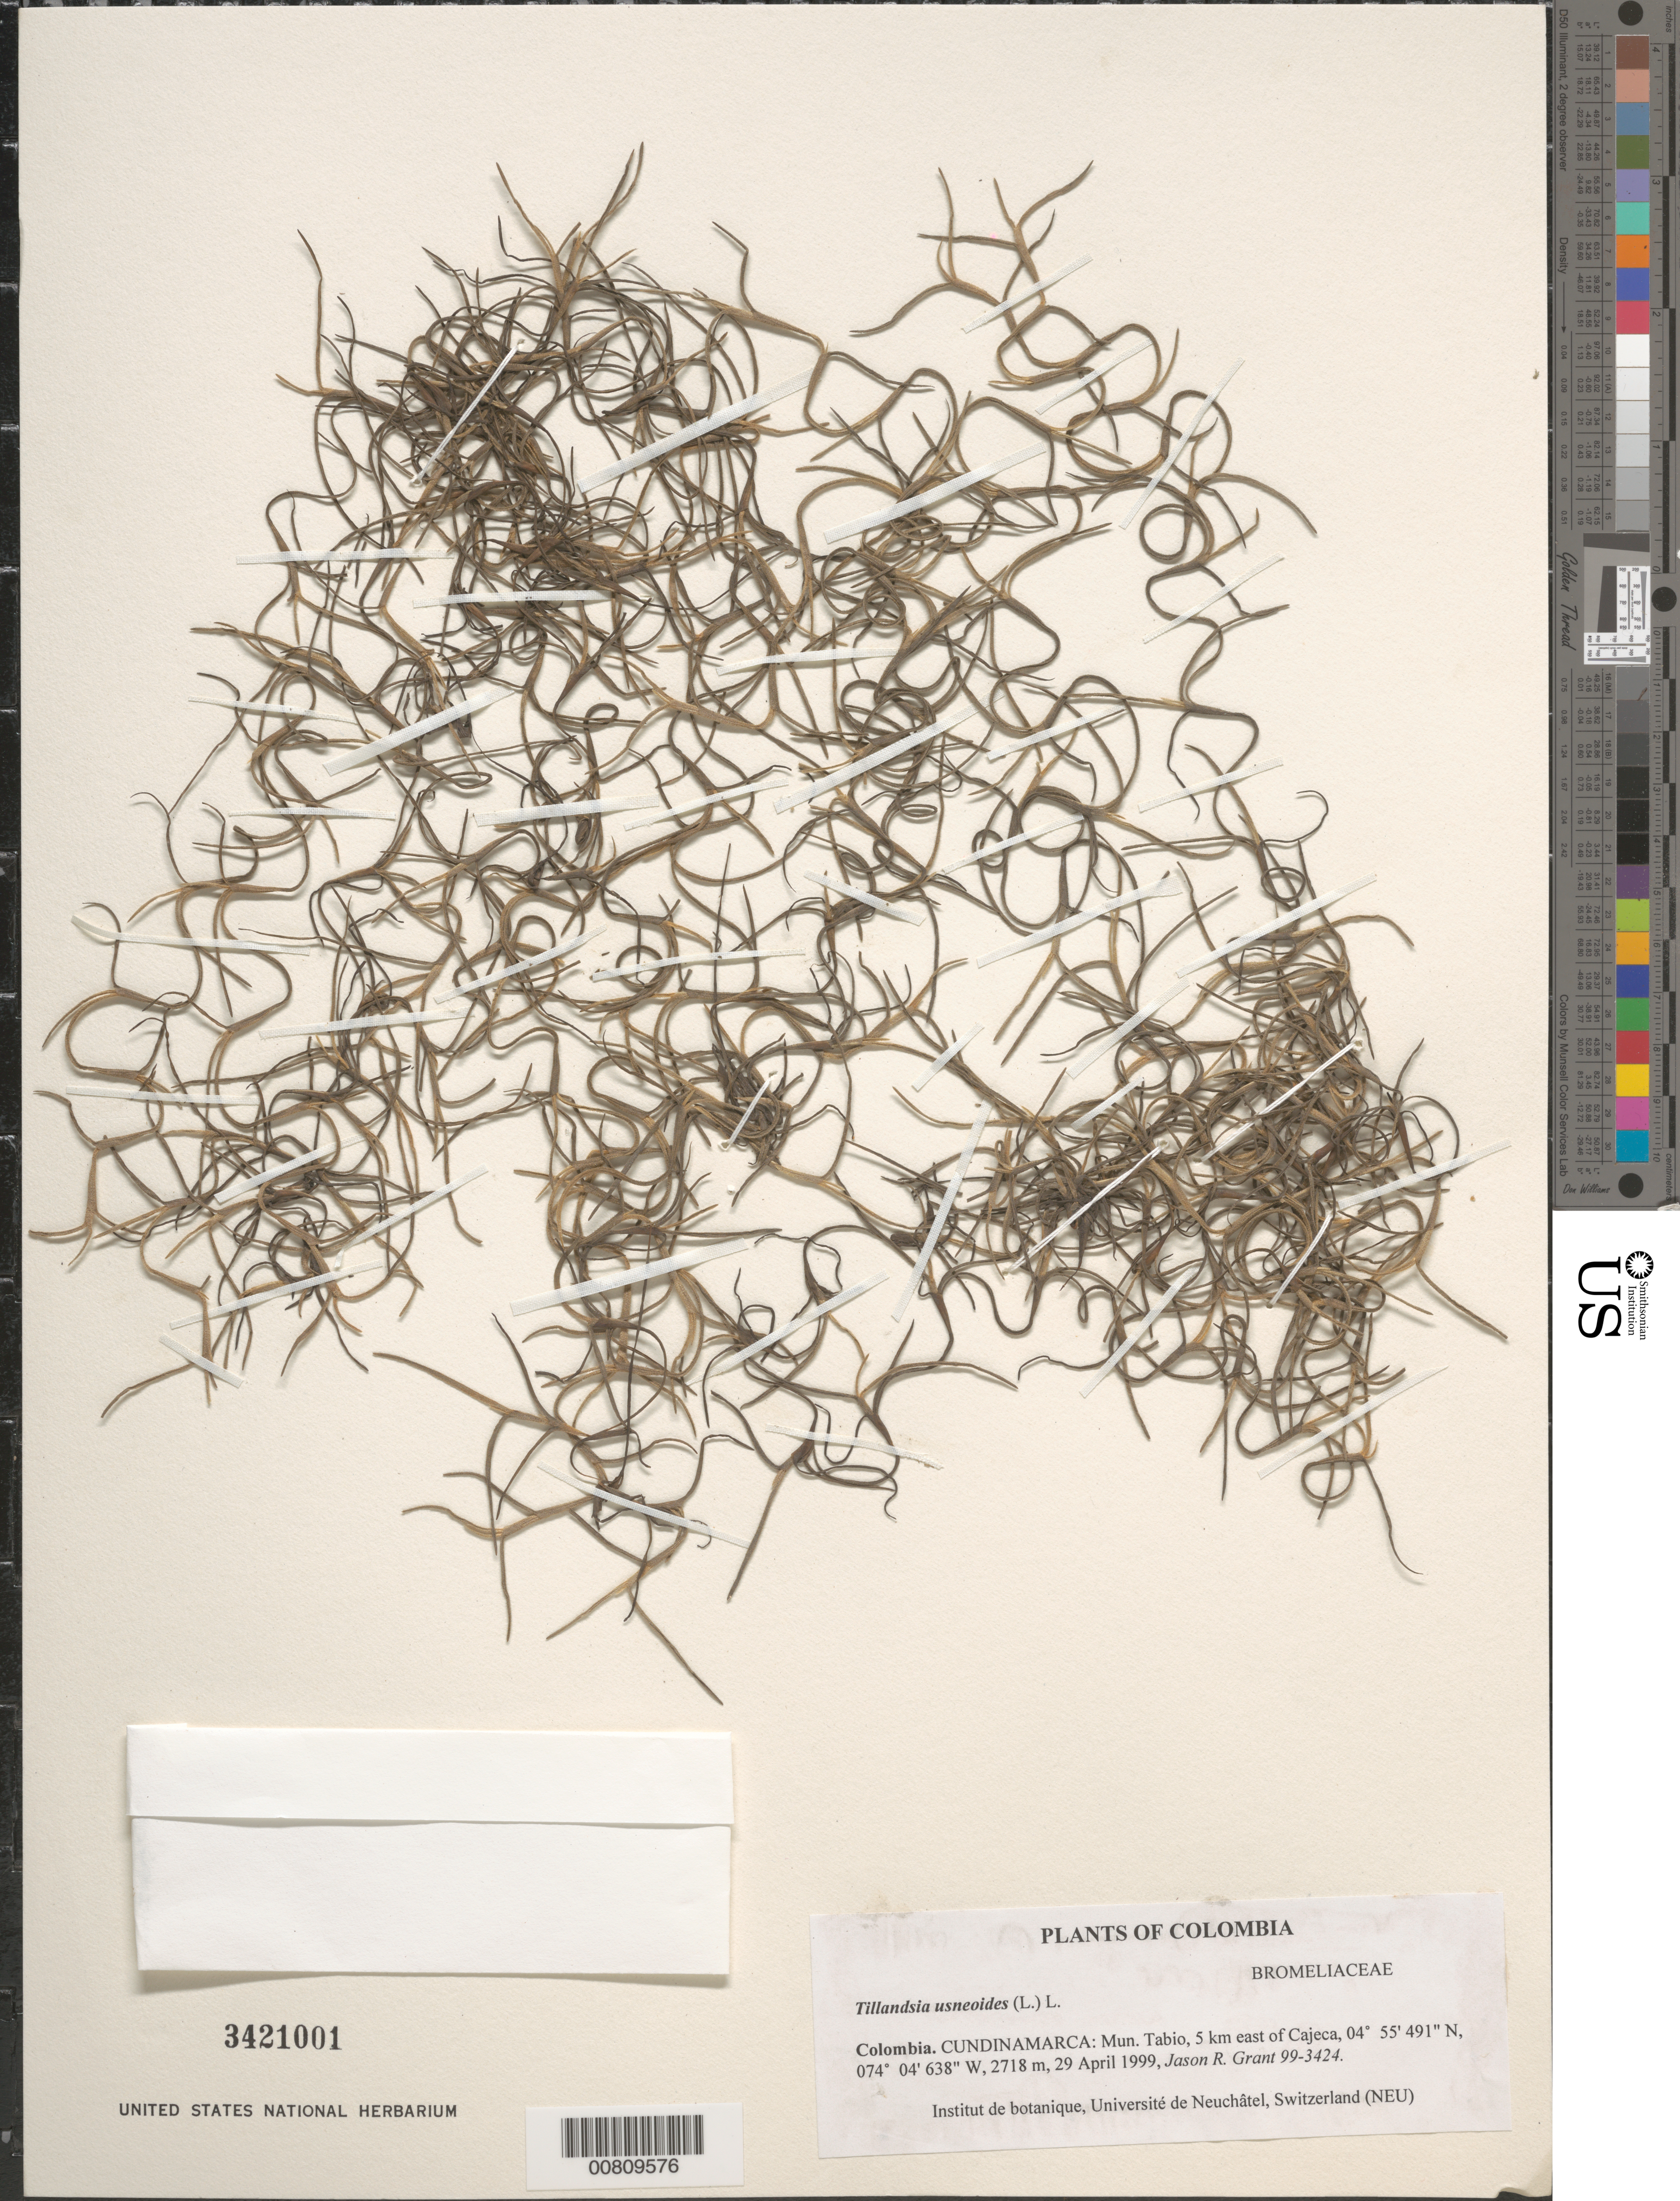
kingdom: Plantae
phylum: Tracheophyta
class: Liliopsida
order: Poales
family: Bromeliaceae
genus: Tillandsia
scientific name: Tillandsia usneoides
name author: (L.) L.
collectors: J. R. Grant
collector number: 99-3424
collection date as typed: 29 Apr 1999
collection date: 1999-04-29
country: Colombia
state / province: Cundinamarca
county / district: Tabio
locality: E of Cajeca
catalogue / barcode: US 3421001